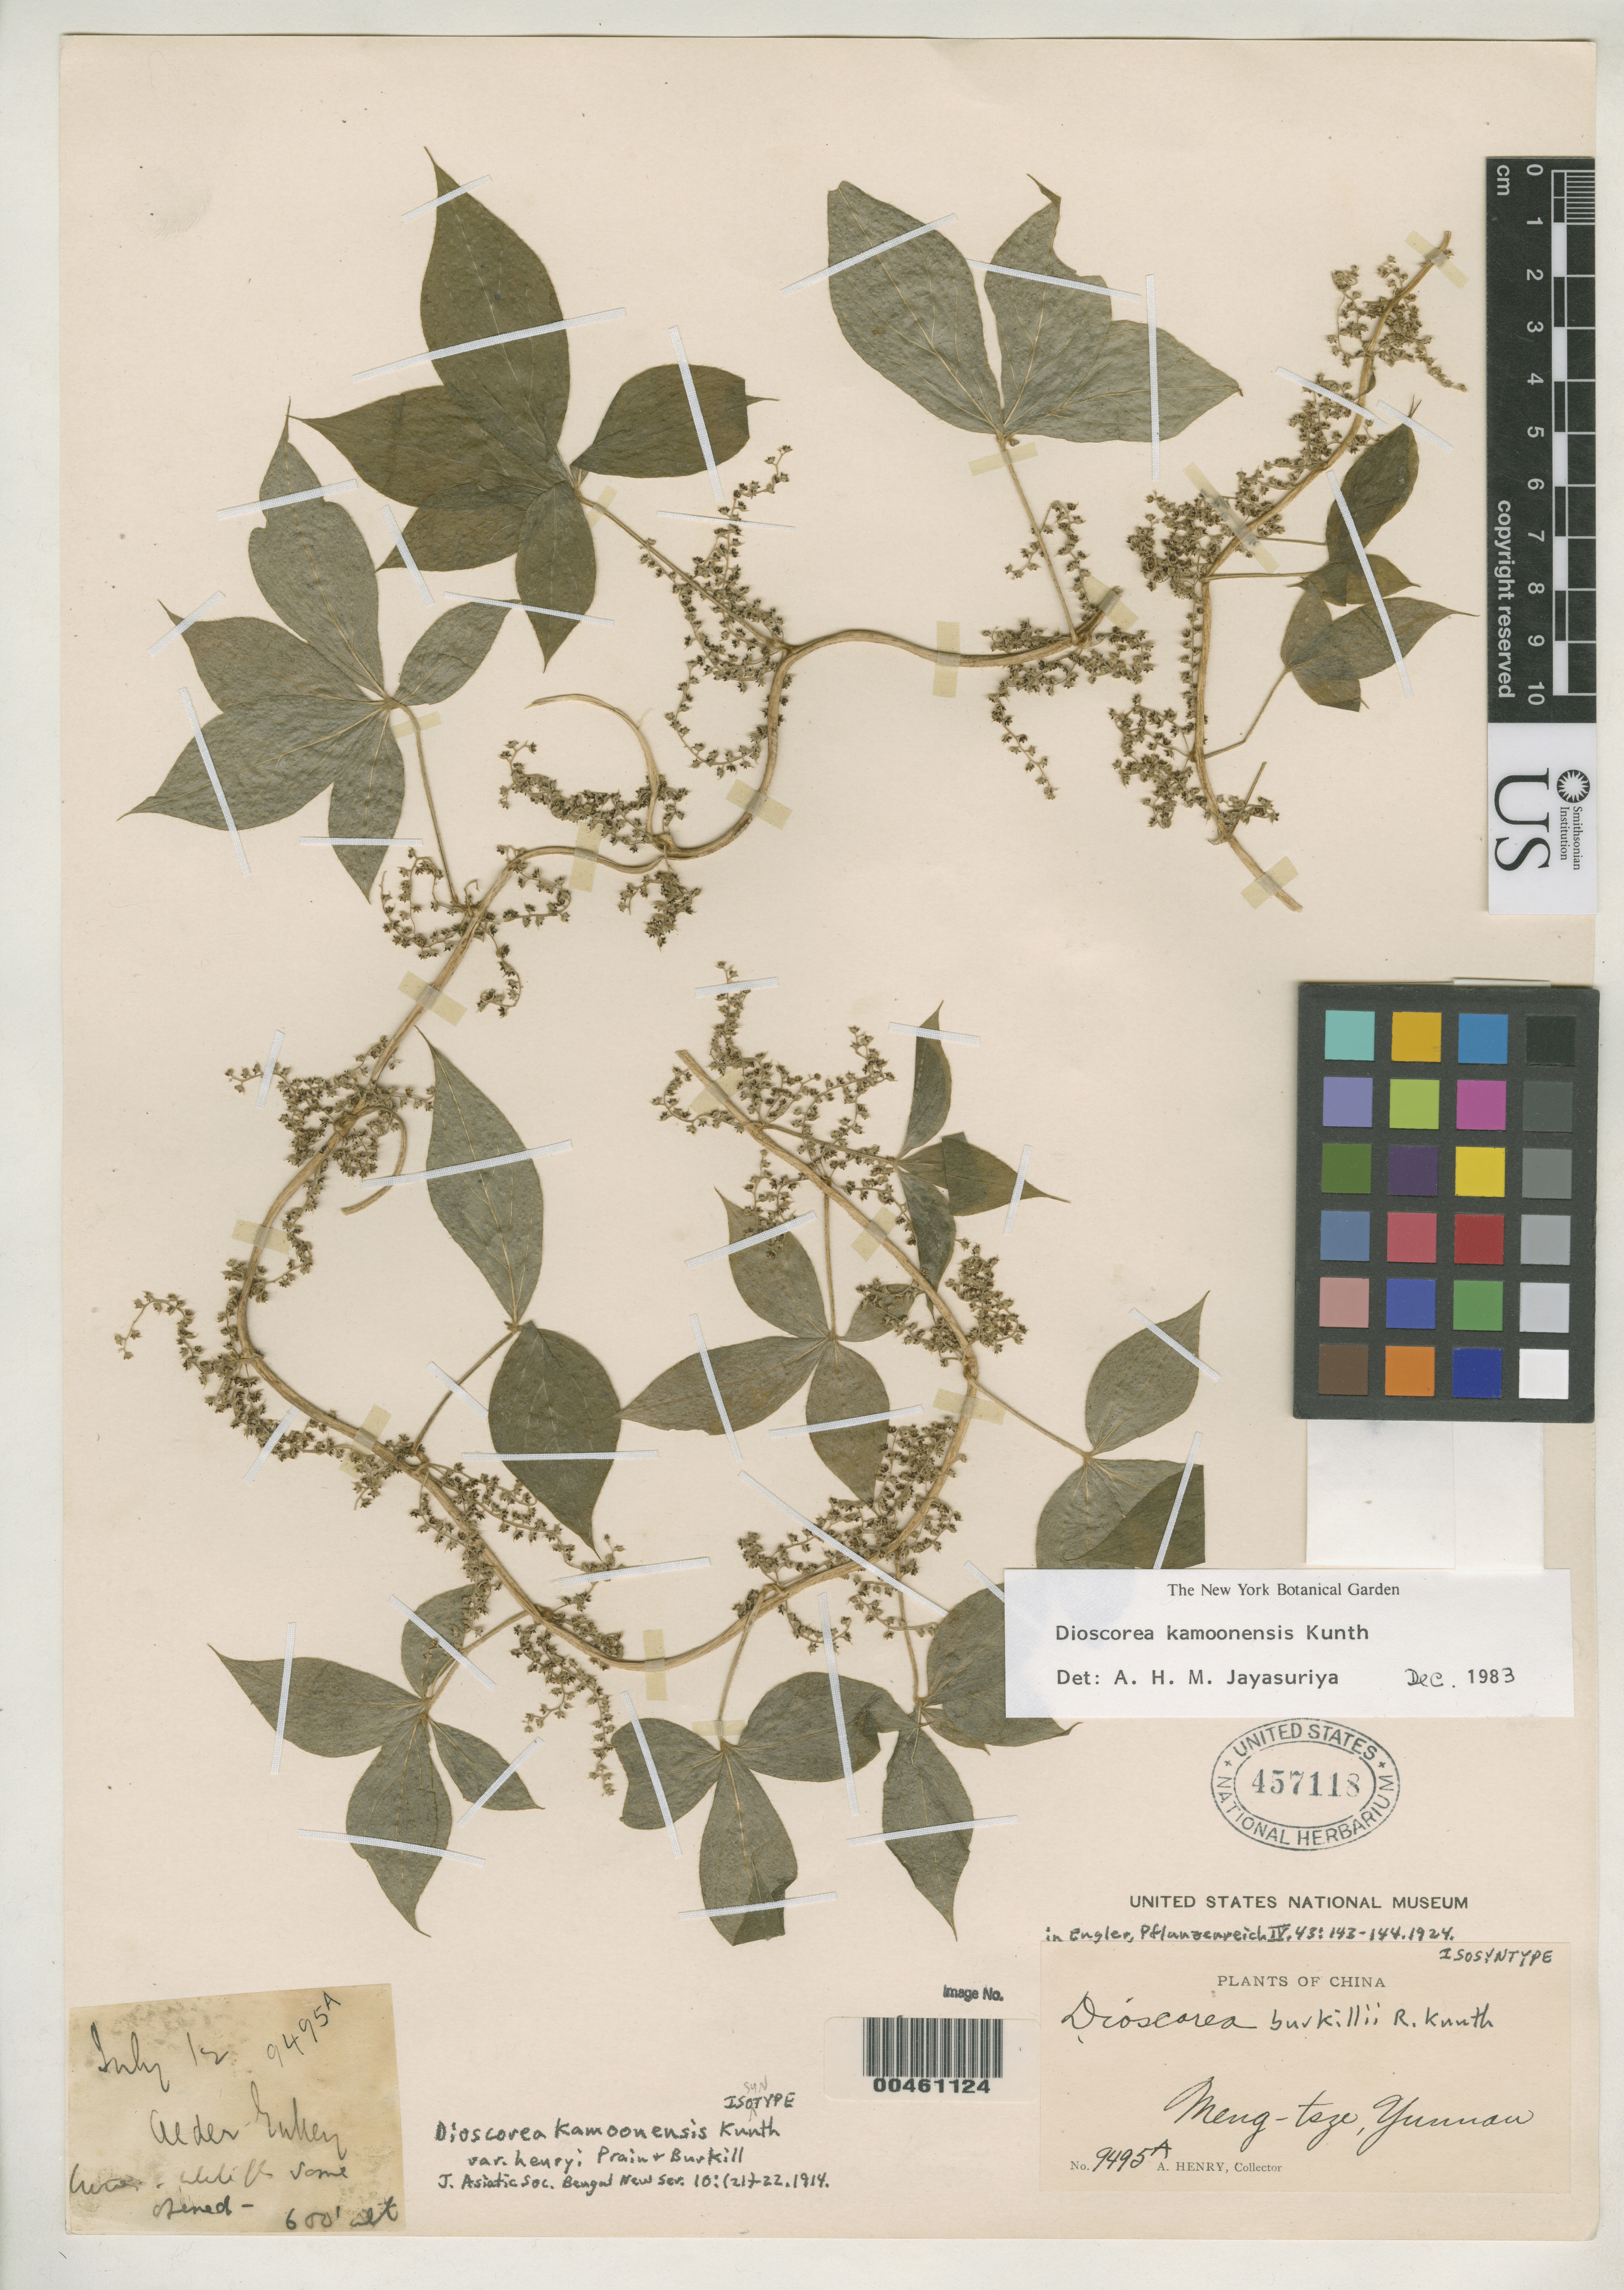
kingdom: Plantae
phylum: Tracheophyta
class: Liliopsida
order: Dioscoreales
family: Dioscoreaceae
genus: Dioscorea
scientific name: Dioscorea kamoonensis var. henryi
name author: Prain & Burkill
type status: Possible Isosyntype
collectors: A. Henry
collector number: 9495 A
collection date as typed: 12 Jul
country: China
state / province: Yunnan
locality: Meng-tze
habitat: Alder gulley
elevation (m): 183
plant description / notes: Also a possible isosyntype of Dioscorea burkillii Knuth.; Also a possible isosyntype of Dioscorea kamoonensis var. henryi Prain & Burkill.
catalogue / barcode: US 457118